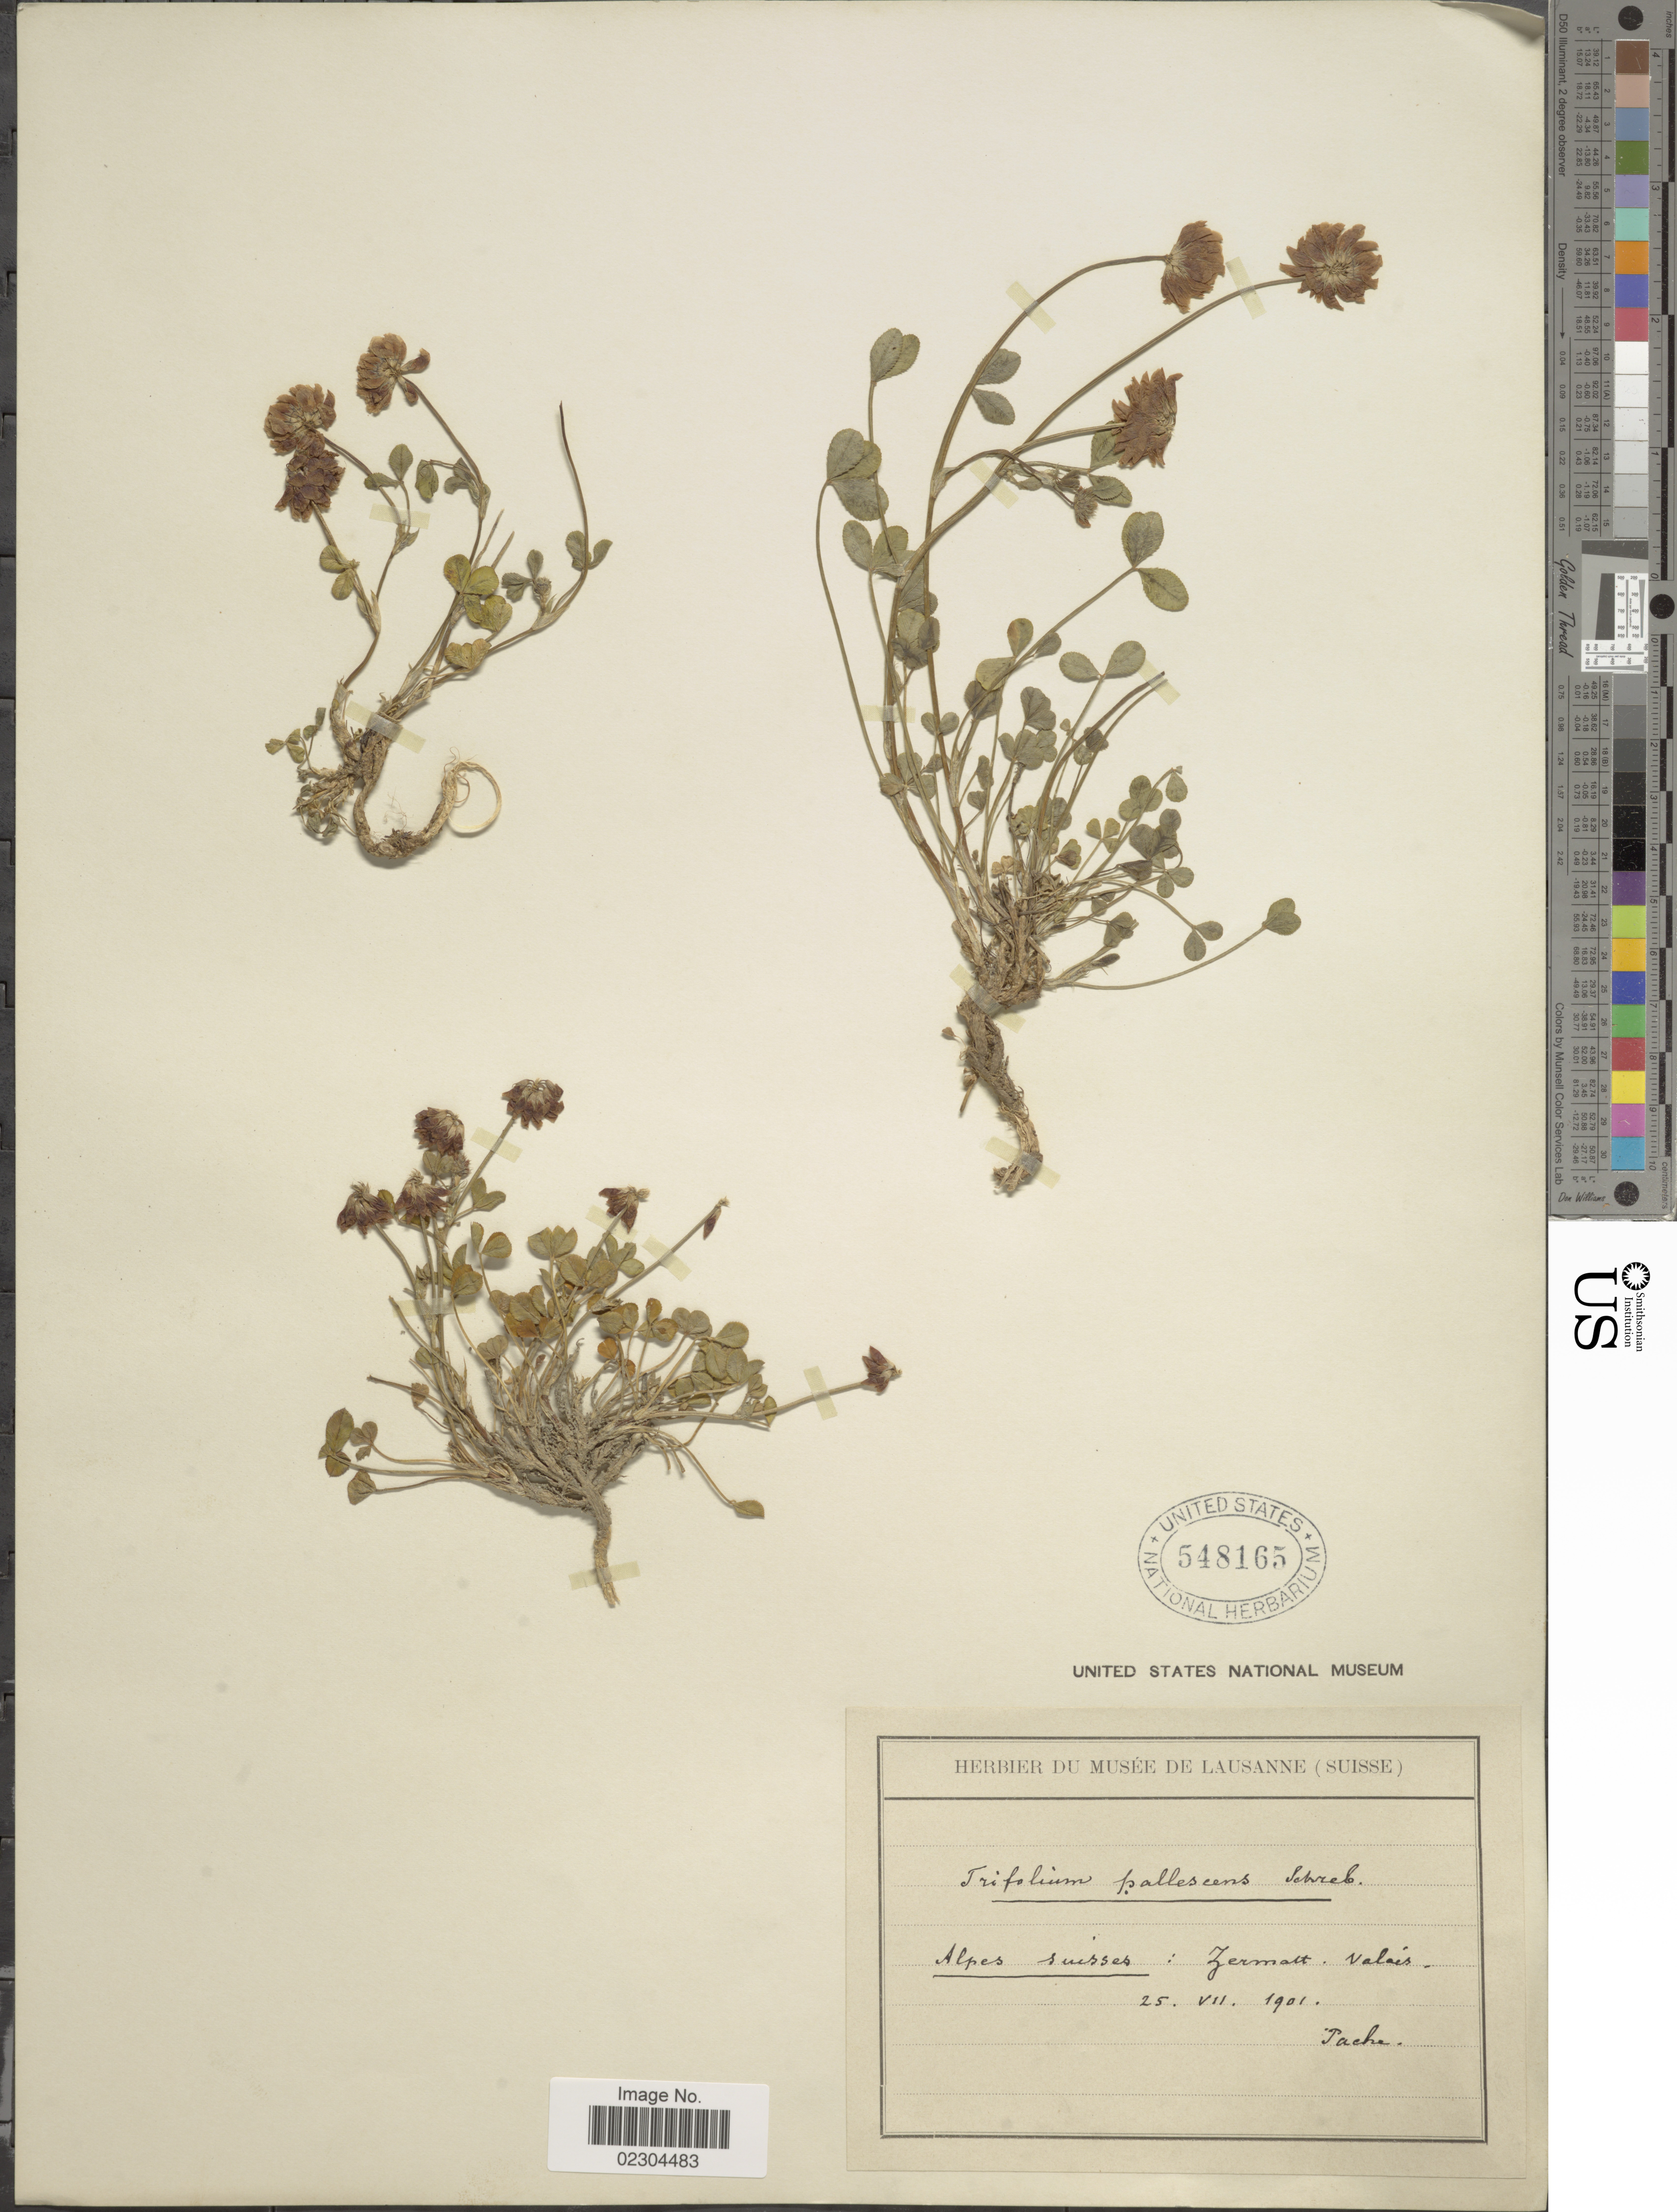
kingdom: Plantae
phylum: Tracheophyta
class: Magnoliopsida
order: Fabales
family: Fabaceae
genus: Trifolium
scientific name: Trifolium pallescens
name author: Schreb.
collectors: Pache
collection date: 1901-07-25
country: Switzerland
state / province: Valais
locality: Alpes suisses: Zermatt, Valais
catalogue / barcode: US 548165